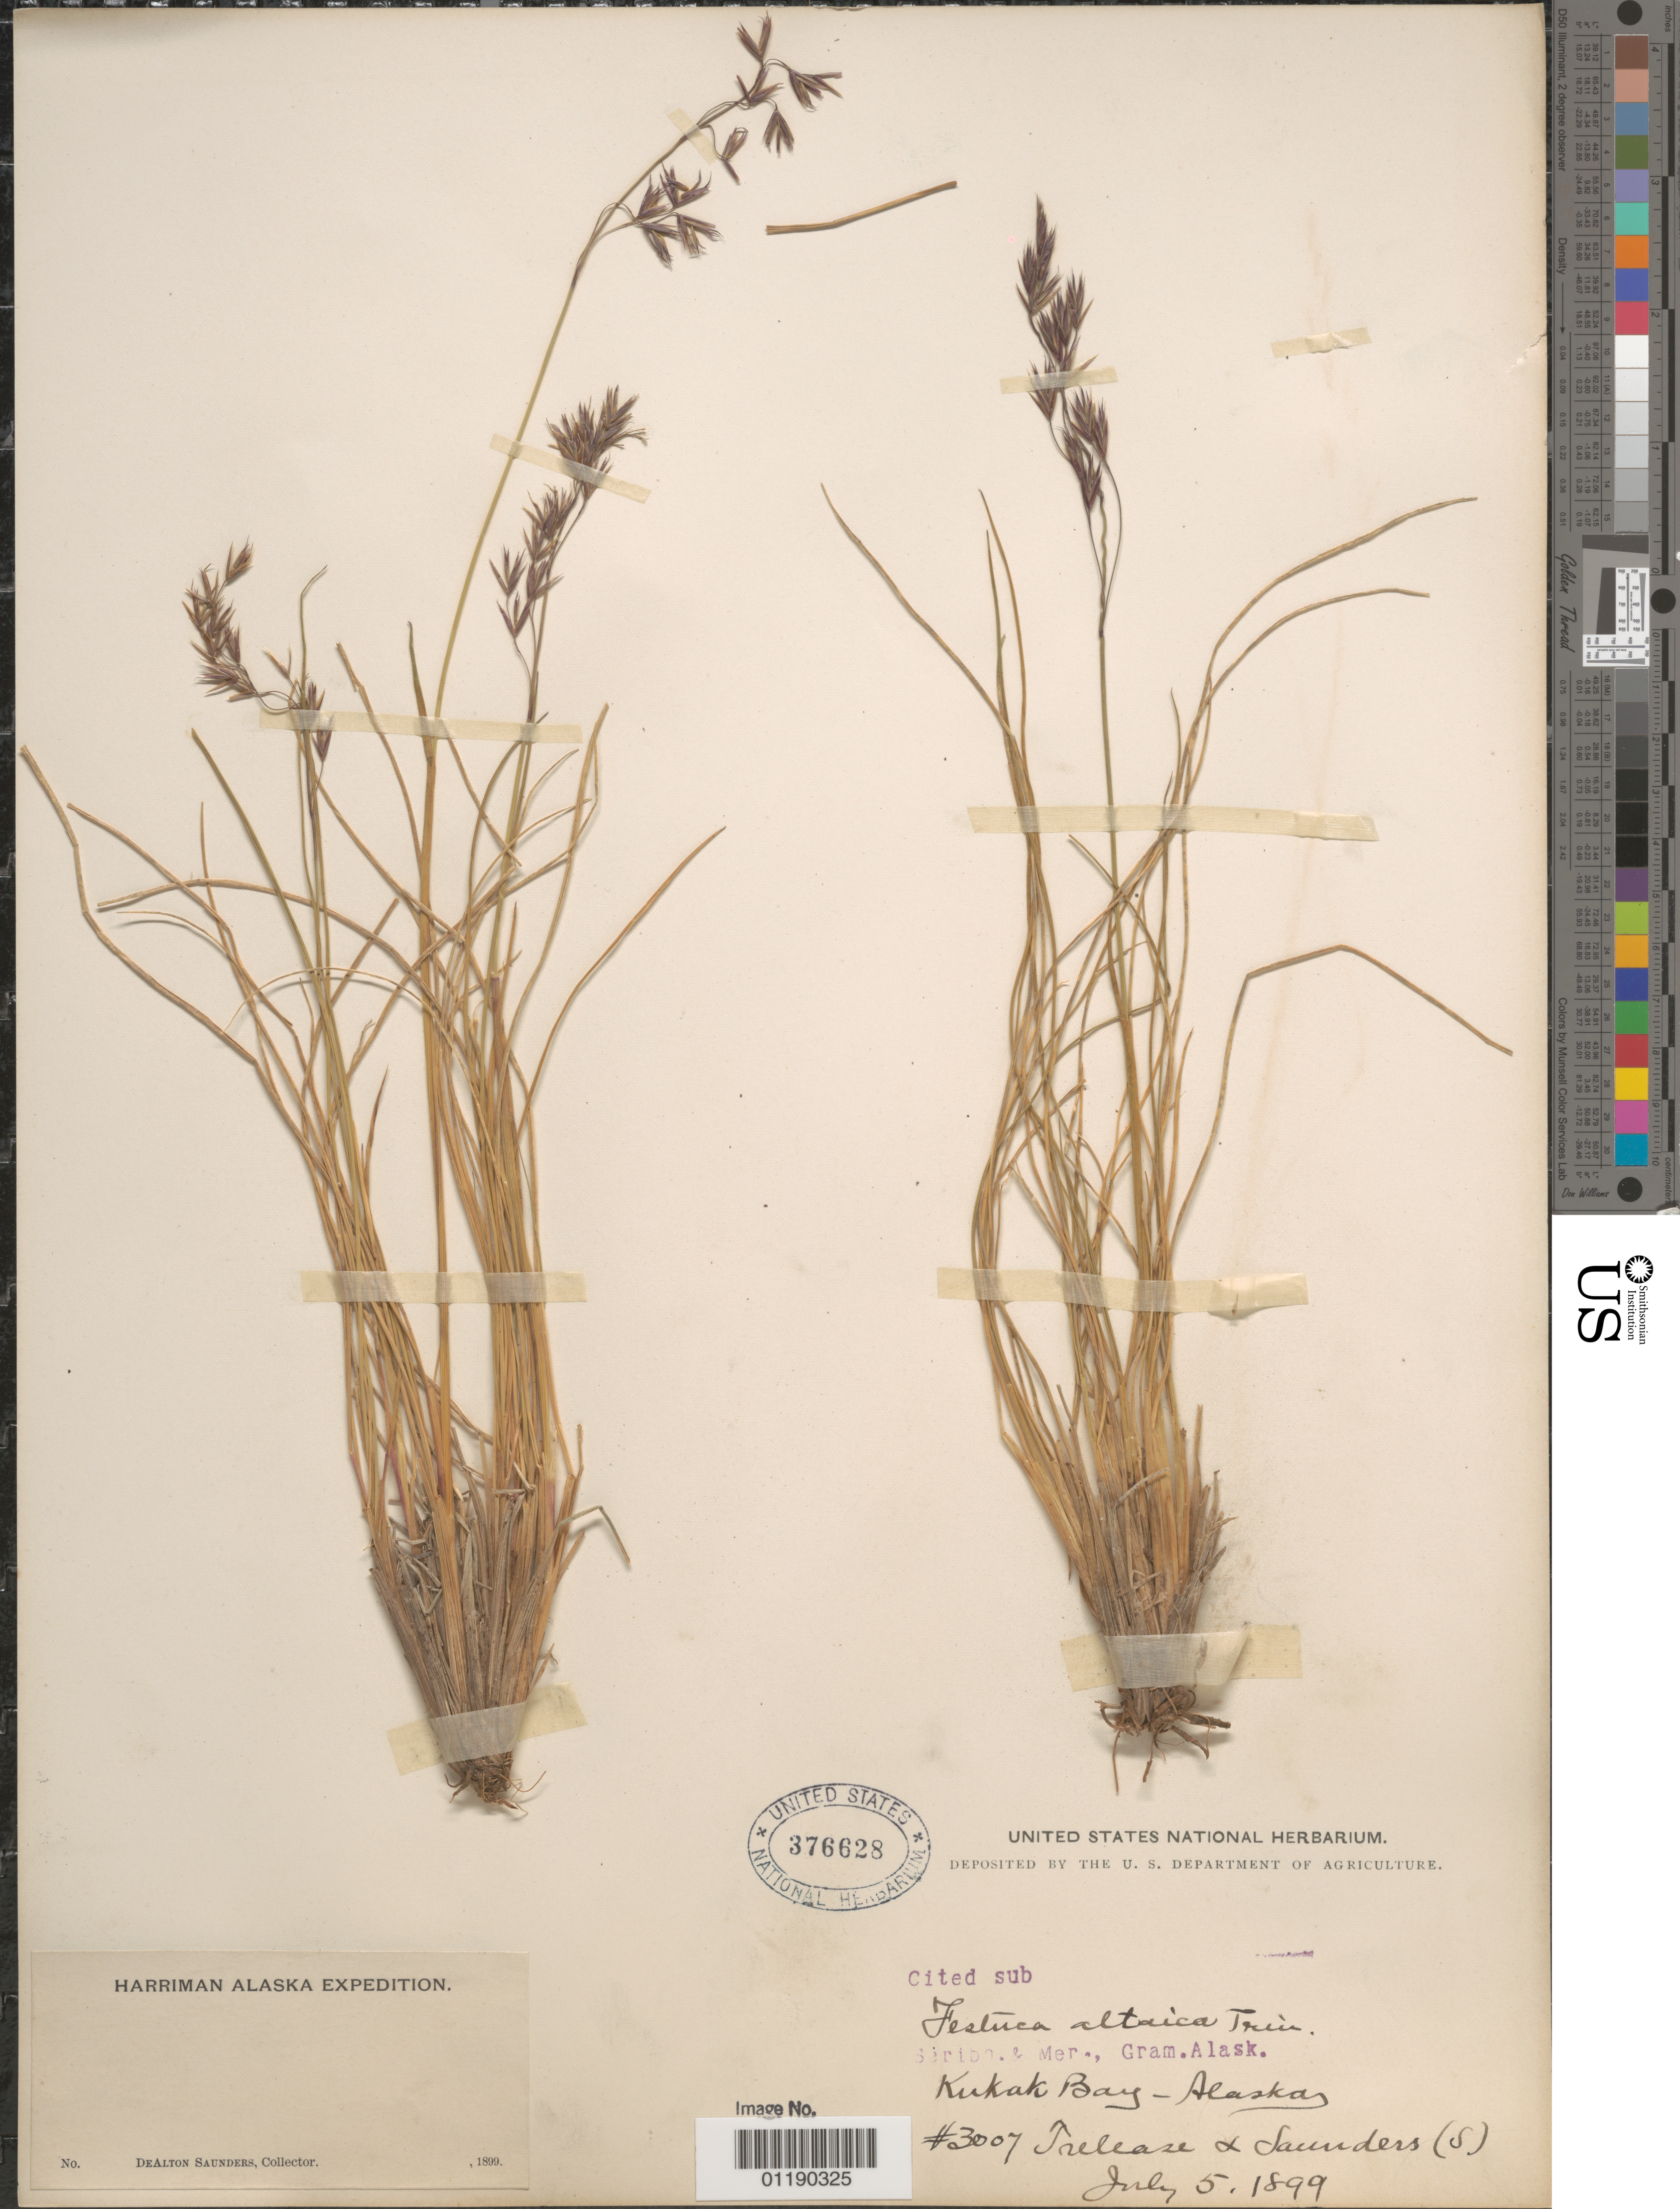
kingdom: Plantae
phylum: Tracheophyta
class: Liliopsida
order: Poales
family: Poaceae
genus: Festuca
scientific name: Festuca altaica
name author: Trin.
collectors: W. Trelease & D. A. Saunders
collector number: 3007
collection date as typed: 05 Jul 1899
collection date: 1899-07-05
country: United States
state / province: Alaska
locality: Kukak Bay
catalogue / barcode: US 376628